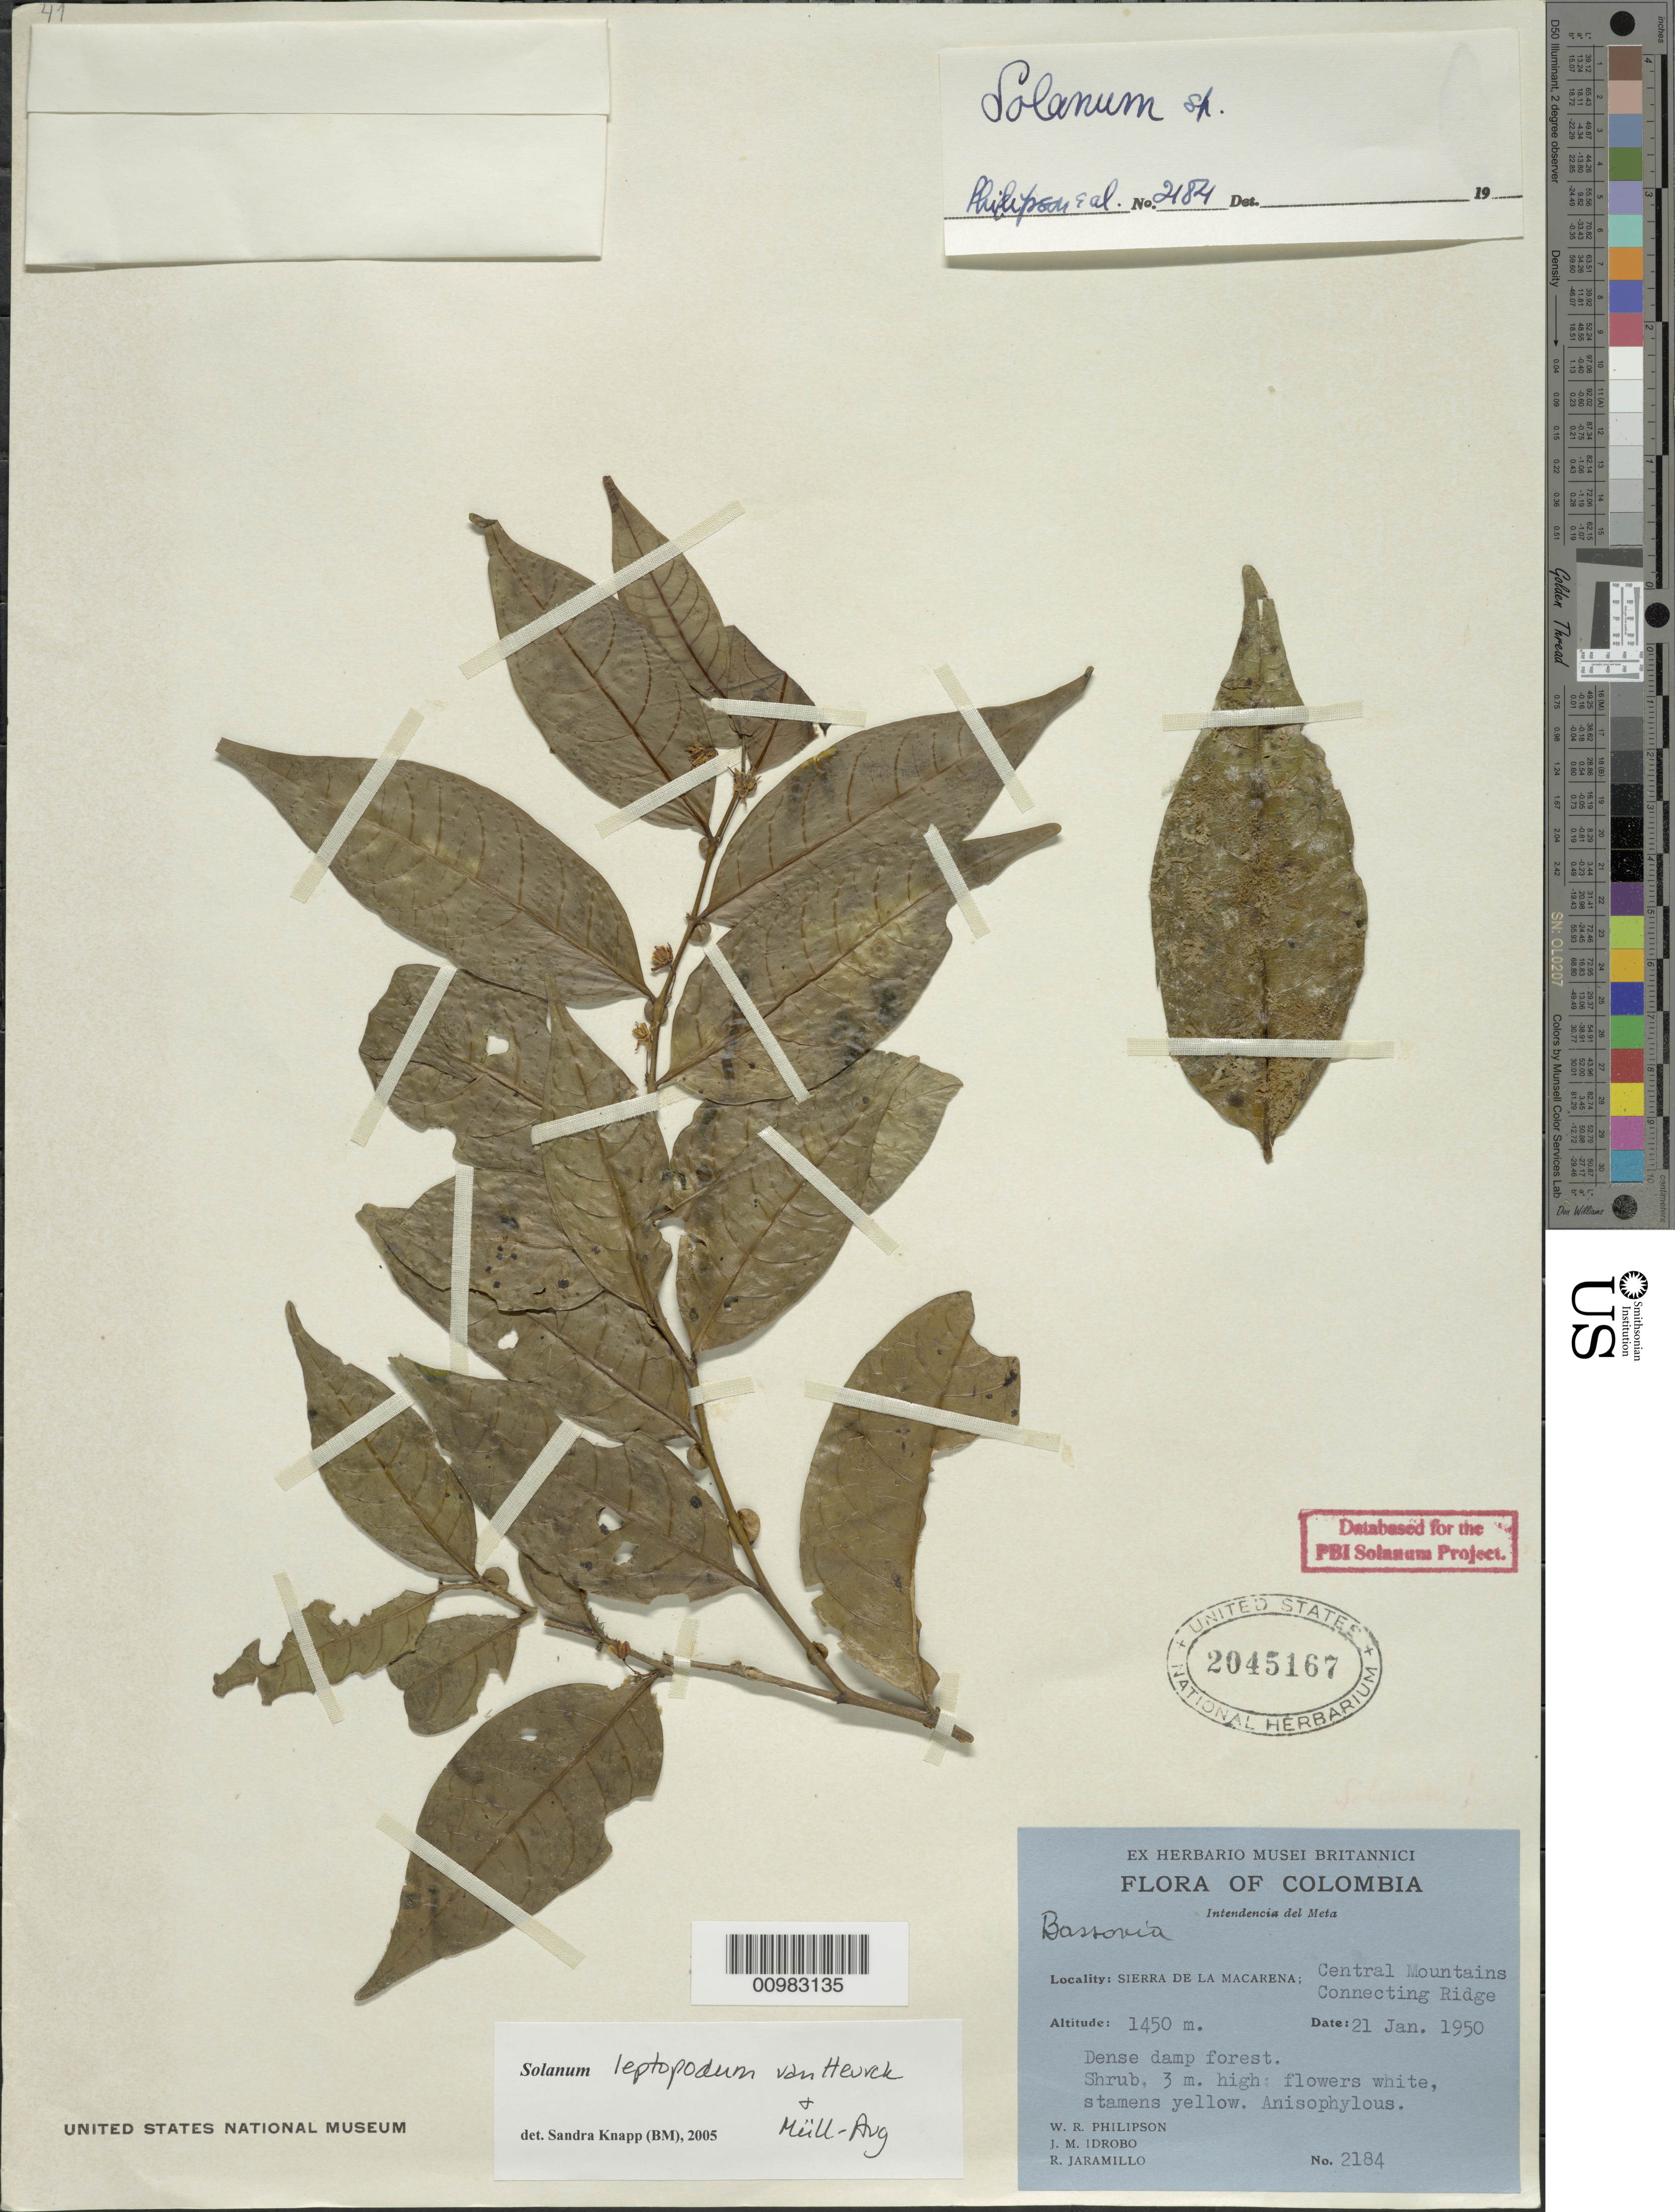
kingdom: Plantae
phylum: Tracheophyta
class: Magnoliopsida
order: Solanales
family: Solanaceae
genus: Solanum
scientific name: Solanum leptocaulon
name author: Van Heurck & Müll. Arg.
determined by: Knapp, S. D.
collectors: W. R. Philipson, J. M. Idrobo & R. Jaramillo M.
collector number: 2184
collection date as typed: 21 Jan 1950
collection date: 1950-01-21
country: Colombia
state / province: Meta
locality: Sierra de la Macarena, central mountains connecting to ridge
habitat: dense damp forest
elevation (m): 1450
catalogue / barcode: US 2045167